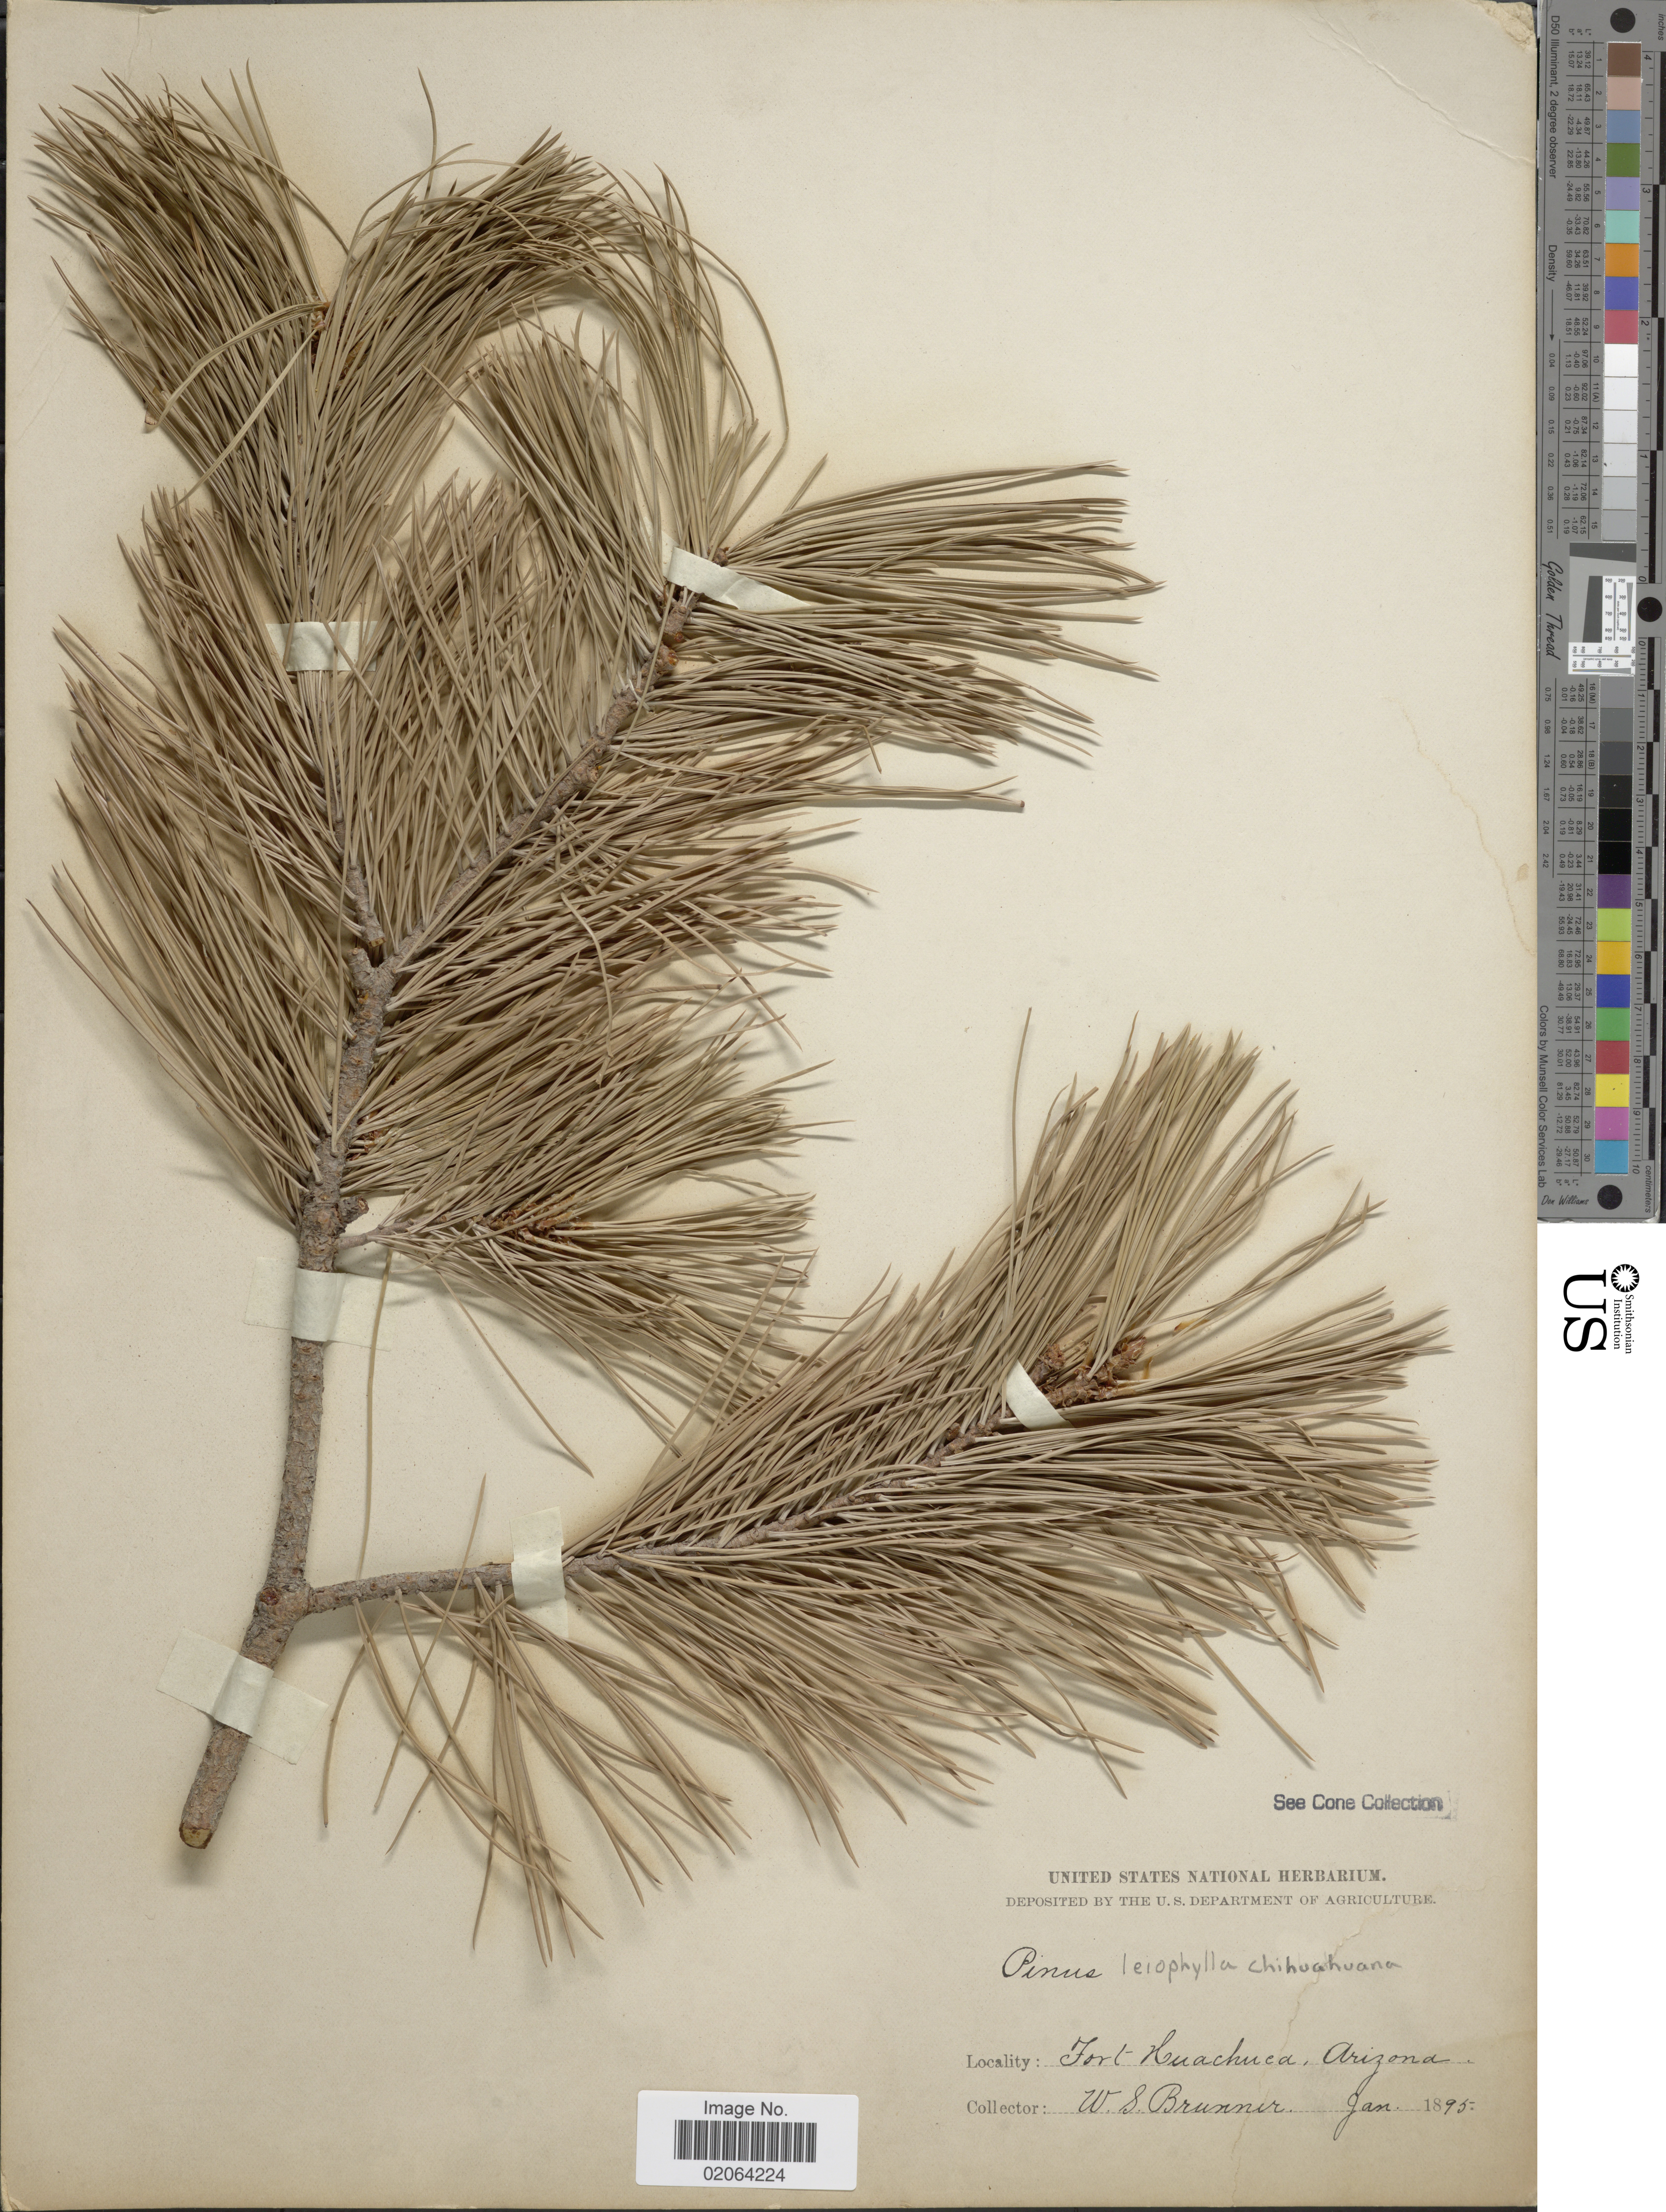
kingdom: Plantae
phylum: Tracheophyta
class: Pinopsida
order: Pinales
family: Pinaceae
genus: Pinus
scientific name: Pinus leiophylla var. chihuahuana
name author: (Engelm.) Shaw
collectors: W. Brunner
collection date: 1895-01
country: United States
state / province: Arizona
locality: Fort Huachuca, Arizona.